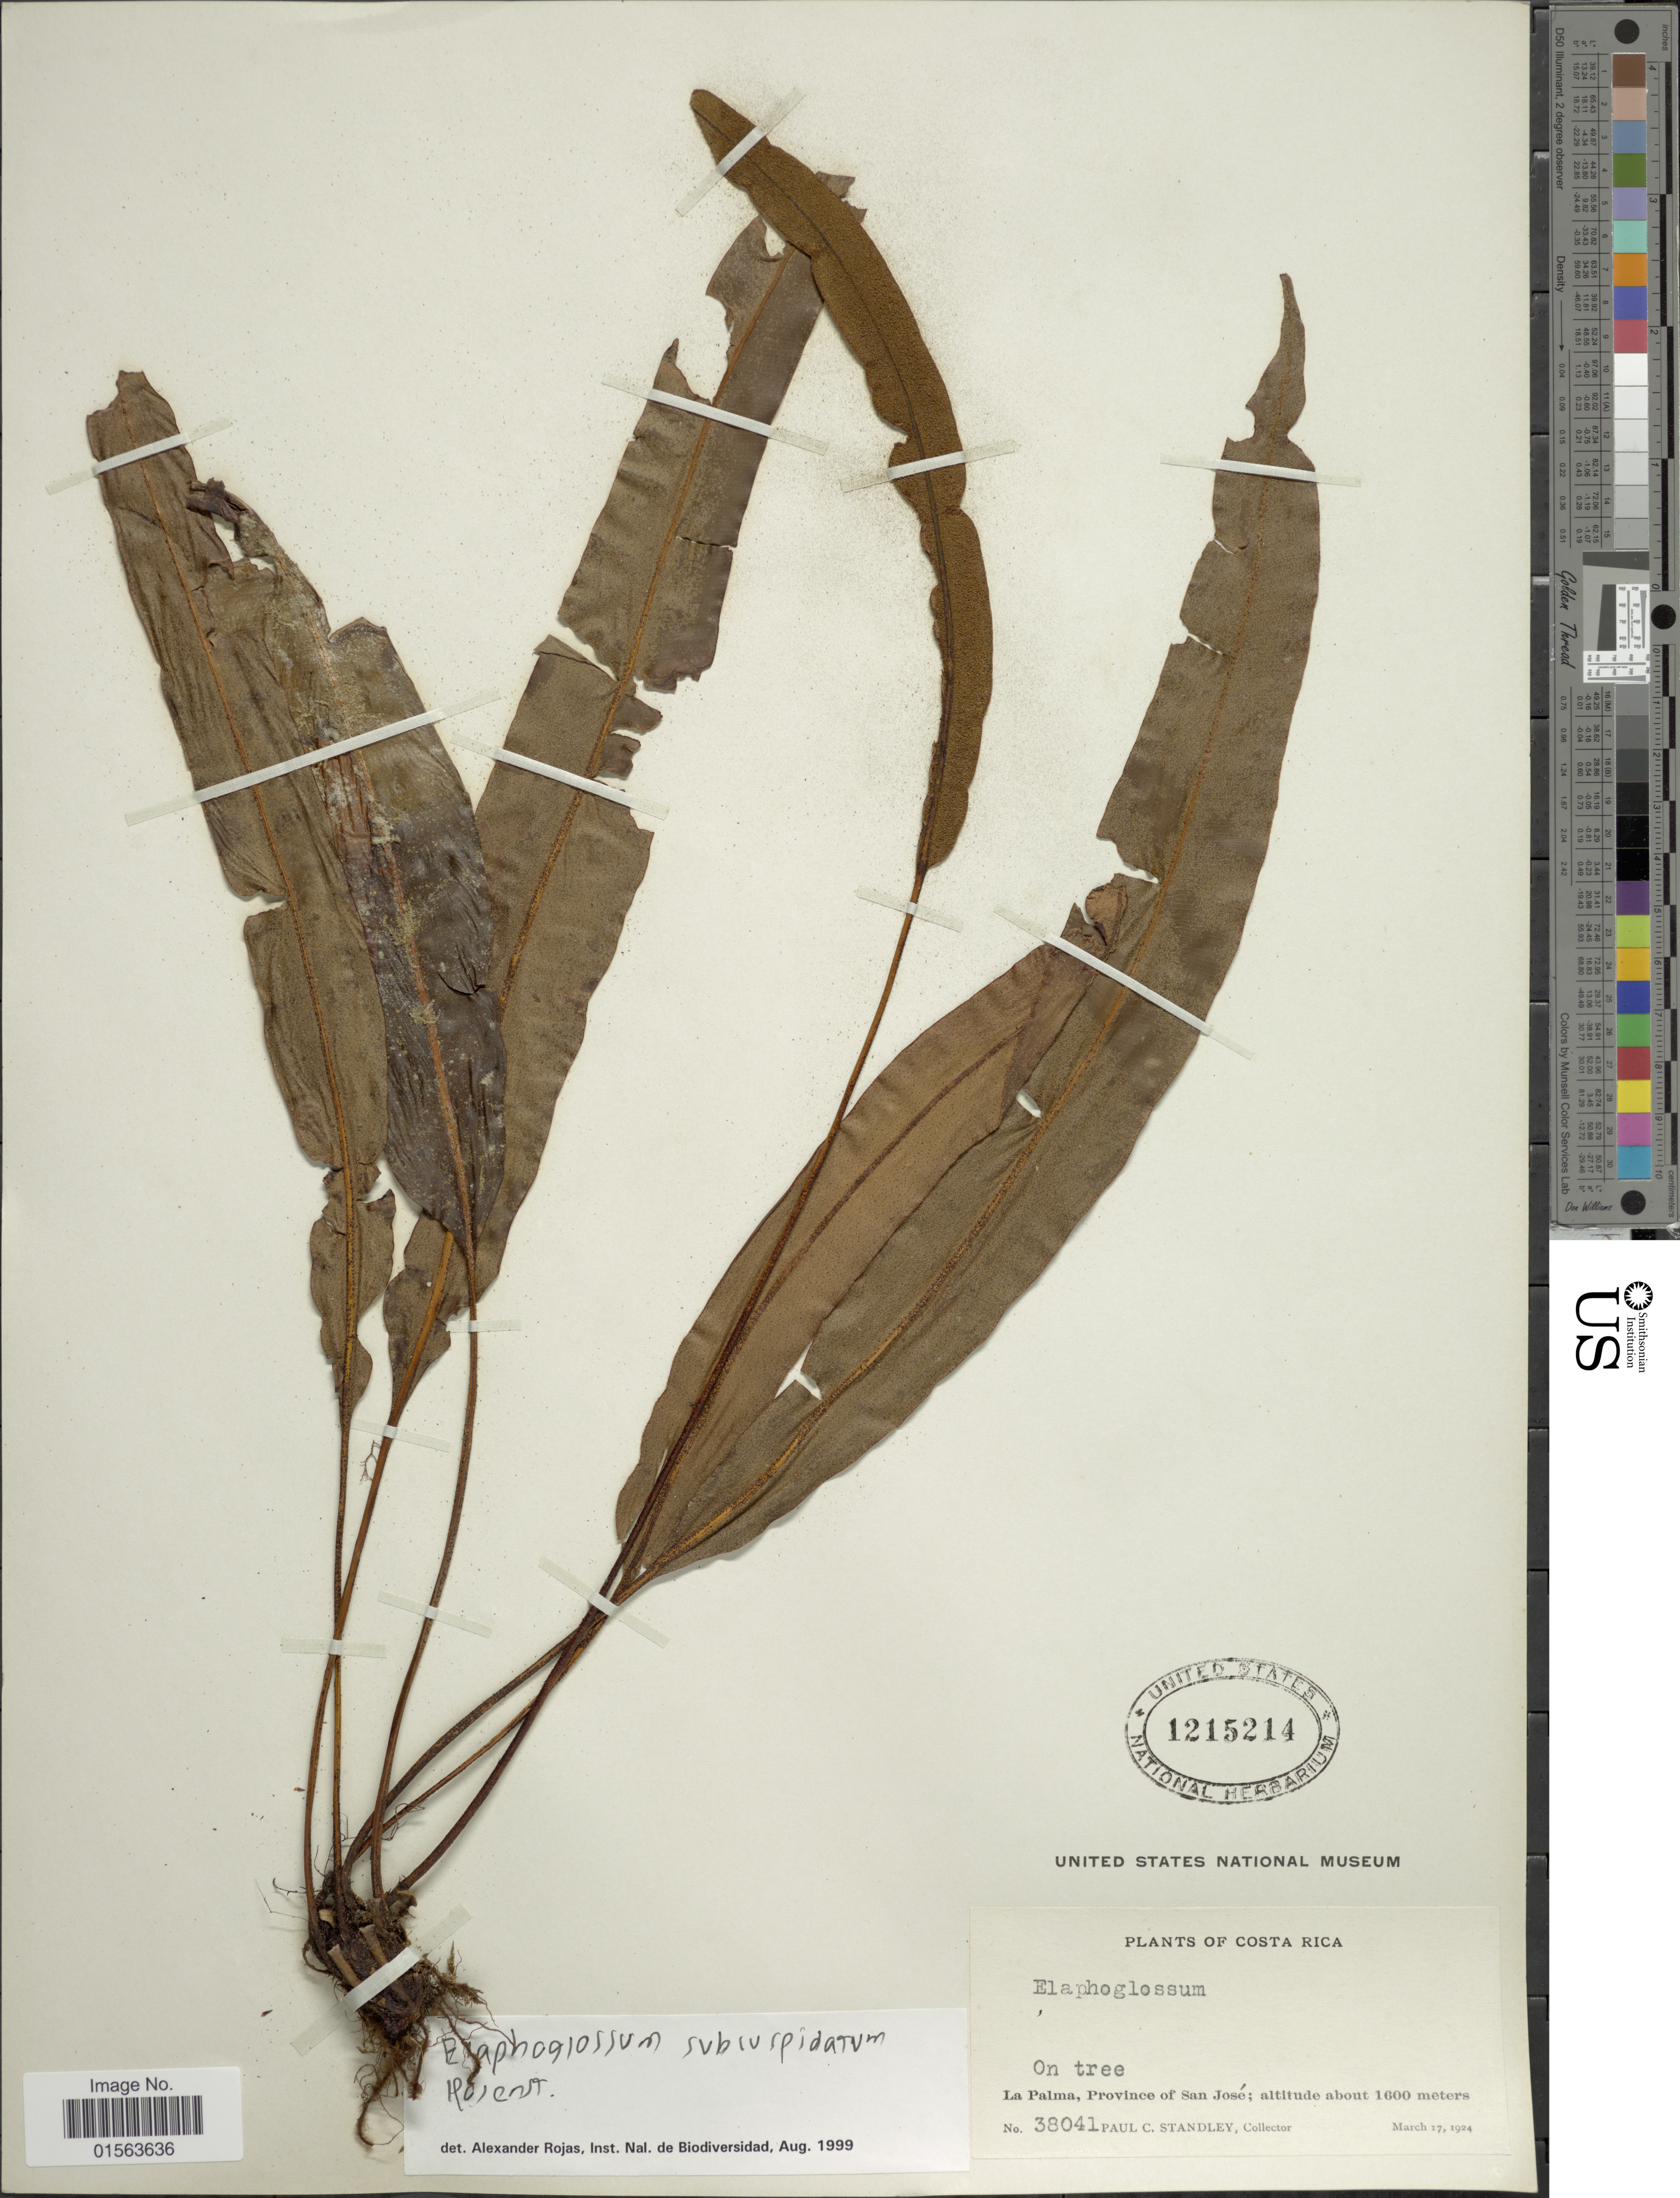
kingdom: Plantae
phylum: Tracheophyta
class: Polypodiopsida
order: Polypodiales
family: Dryopteridaceae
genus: Elaphoglossum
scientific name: Elaphoglossum subcuspidatum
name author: Rosenst.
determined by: Matos, F. B.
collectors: P. C. Standley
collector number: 38041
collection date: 1924-03-17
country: Costa Rica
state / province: San José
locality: La Palma, Province of San Jose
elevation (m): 1600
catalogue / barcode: US 1215214